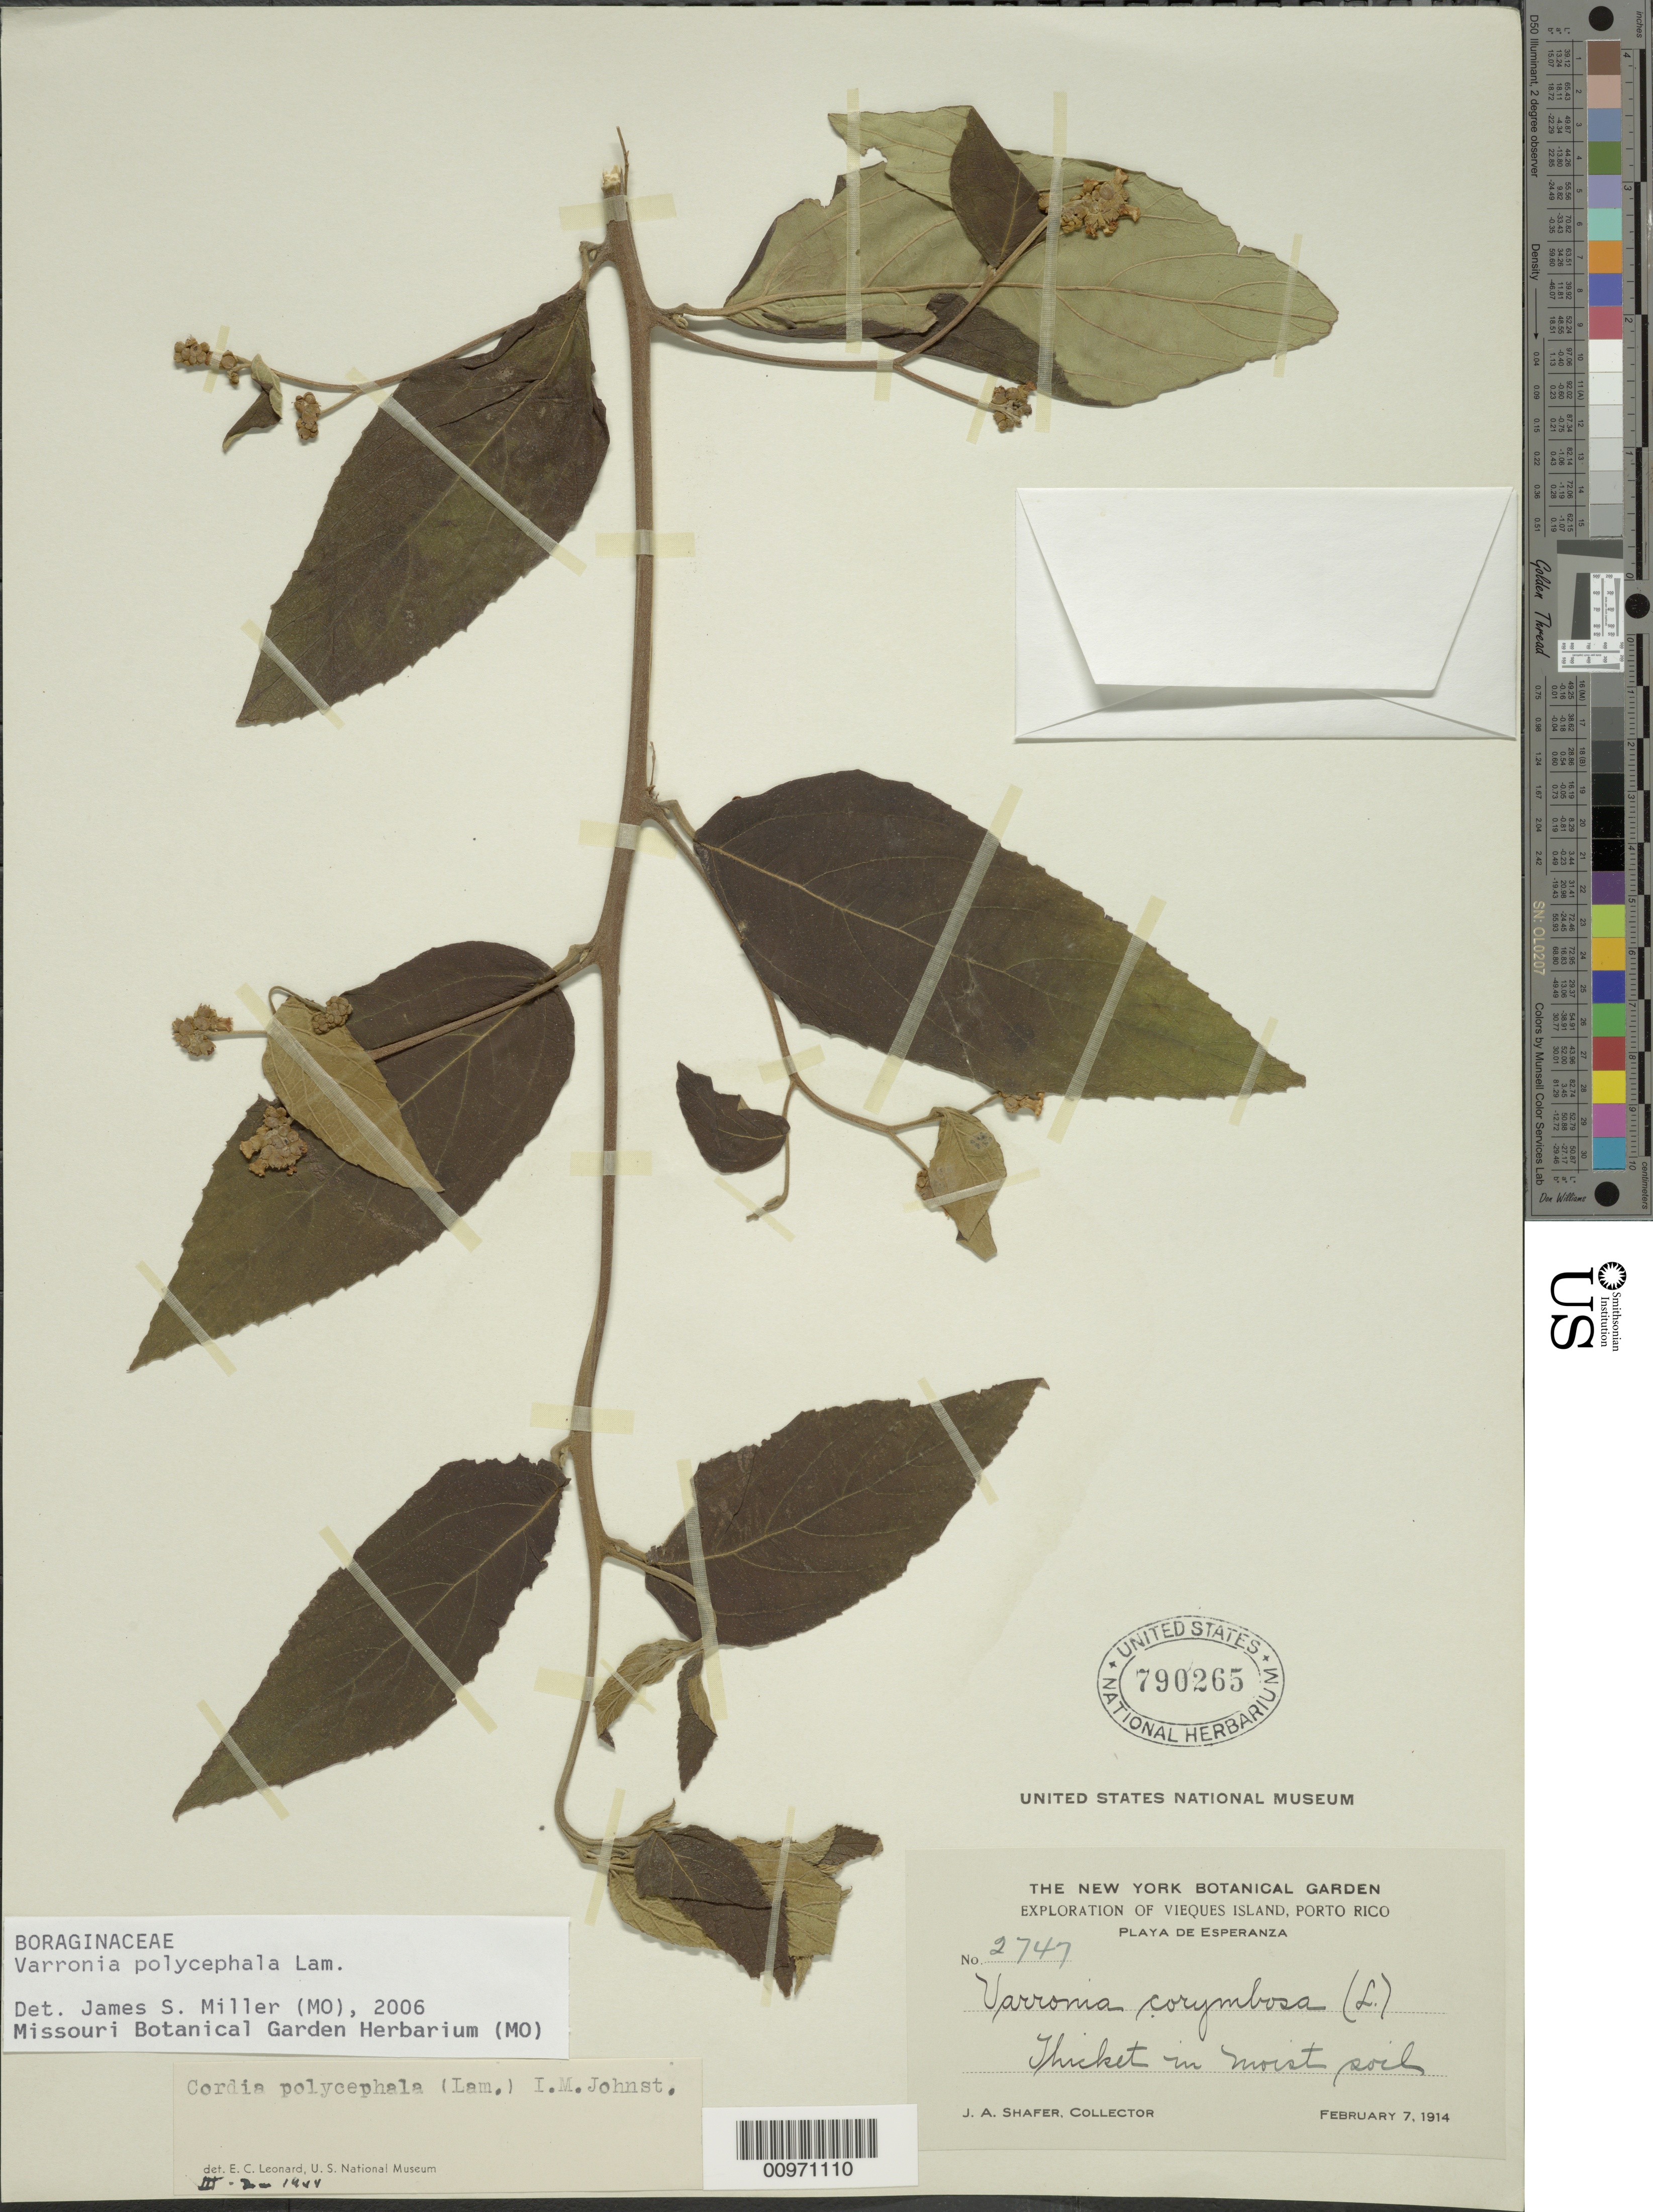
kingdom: Plantae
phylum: Tracheophyta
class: Magnoliopsida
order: Boraginales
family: Cordiaceae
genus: Varronia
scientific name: Varronia polycephala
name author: Lam.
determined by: Miller, James S., (MO), Missouri Botanical Garden (UNITED STATES)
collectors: J. A. Shafer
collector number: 2747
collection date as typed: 07 Feb 1914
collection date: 1914-02-07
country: Puerto Rico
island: Vieques I.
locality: Playa de Esperanza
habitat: Thicket in moist soil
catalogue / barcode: US 790265